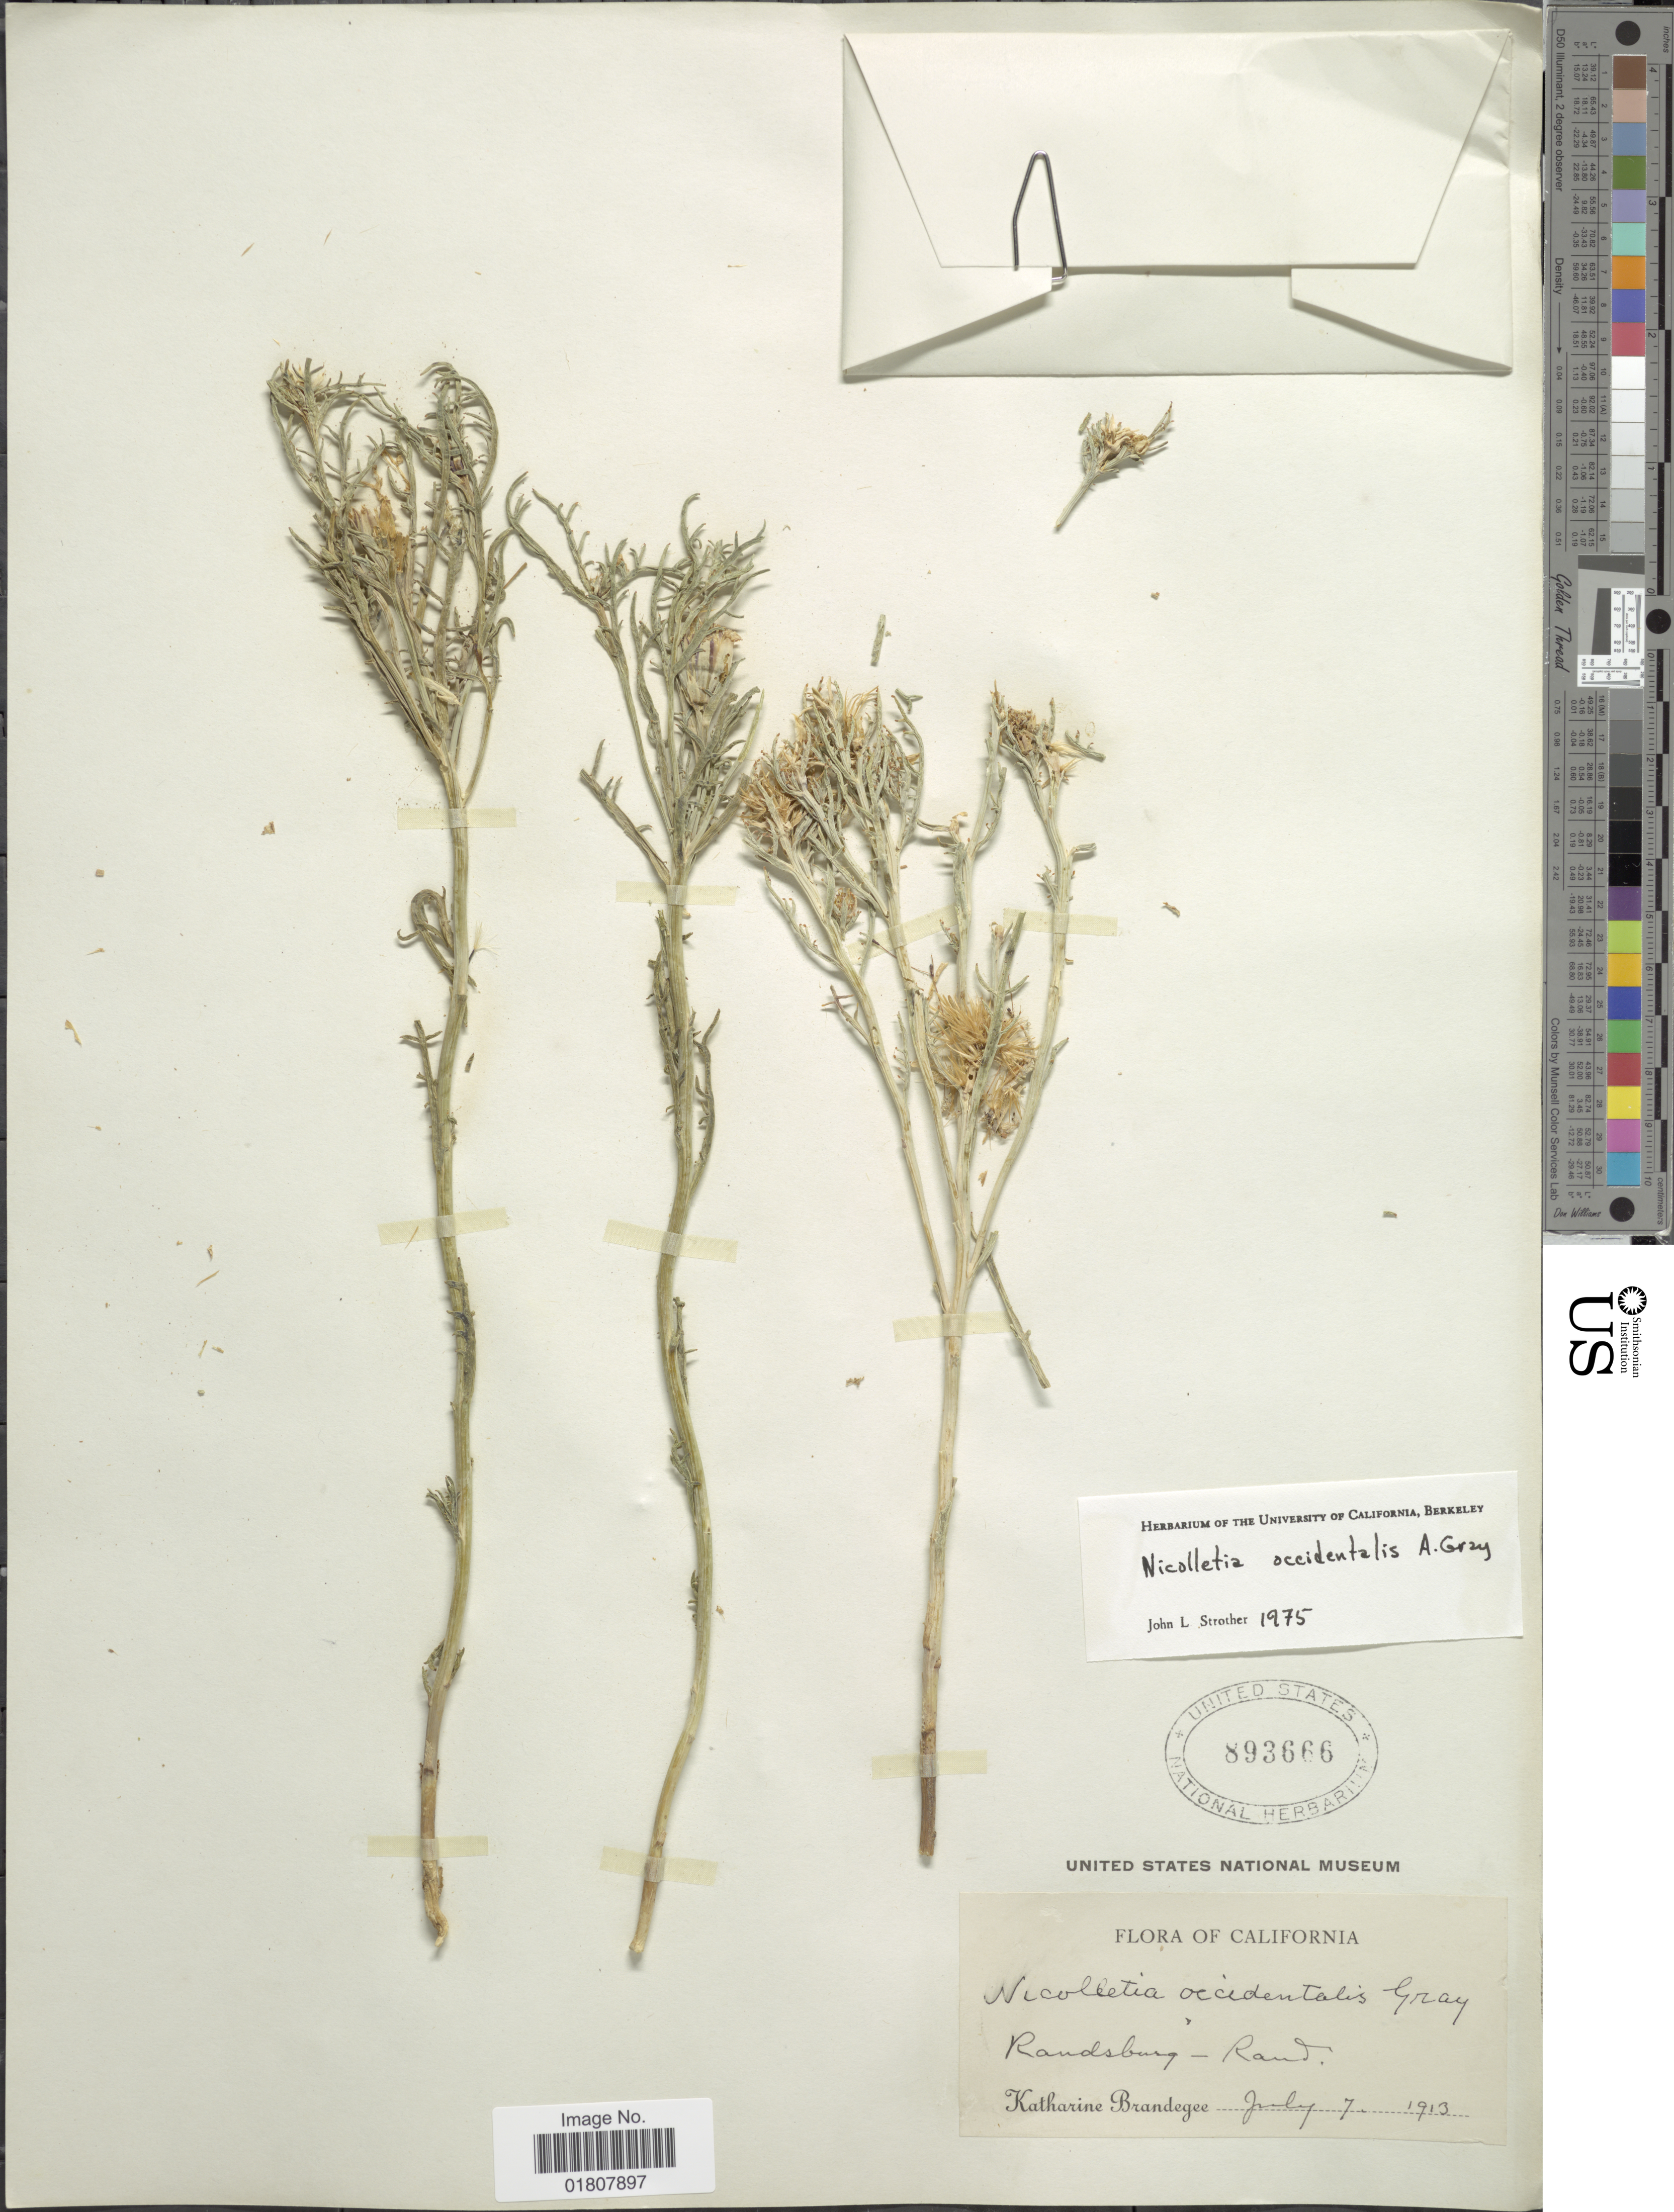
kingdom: Plantae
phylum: Tracheophyta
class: Magnoliopsida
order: Asterales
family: Asteraceae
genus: Nicolletia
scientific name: Nicolletia occidentalis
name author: A. Gray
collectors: M. K. Brandegee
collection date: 1913-07-07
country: United States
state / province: California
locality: Randsburg-Rand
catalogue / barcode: US 893666